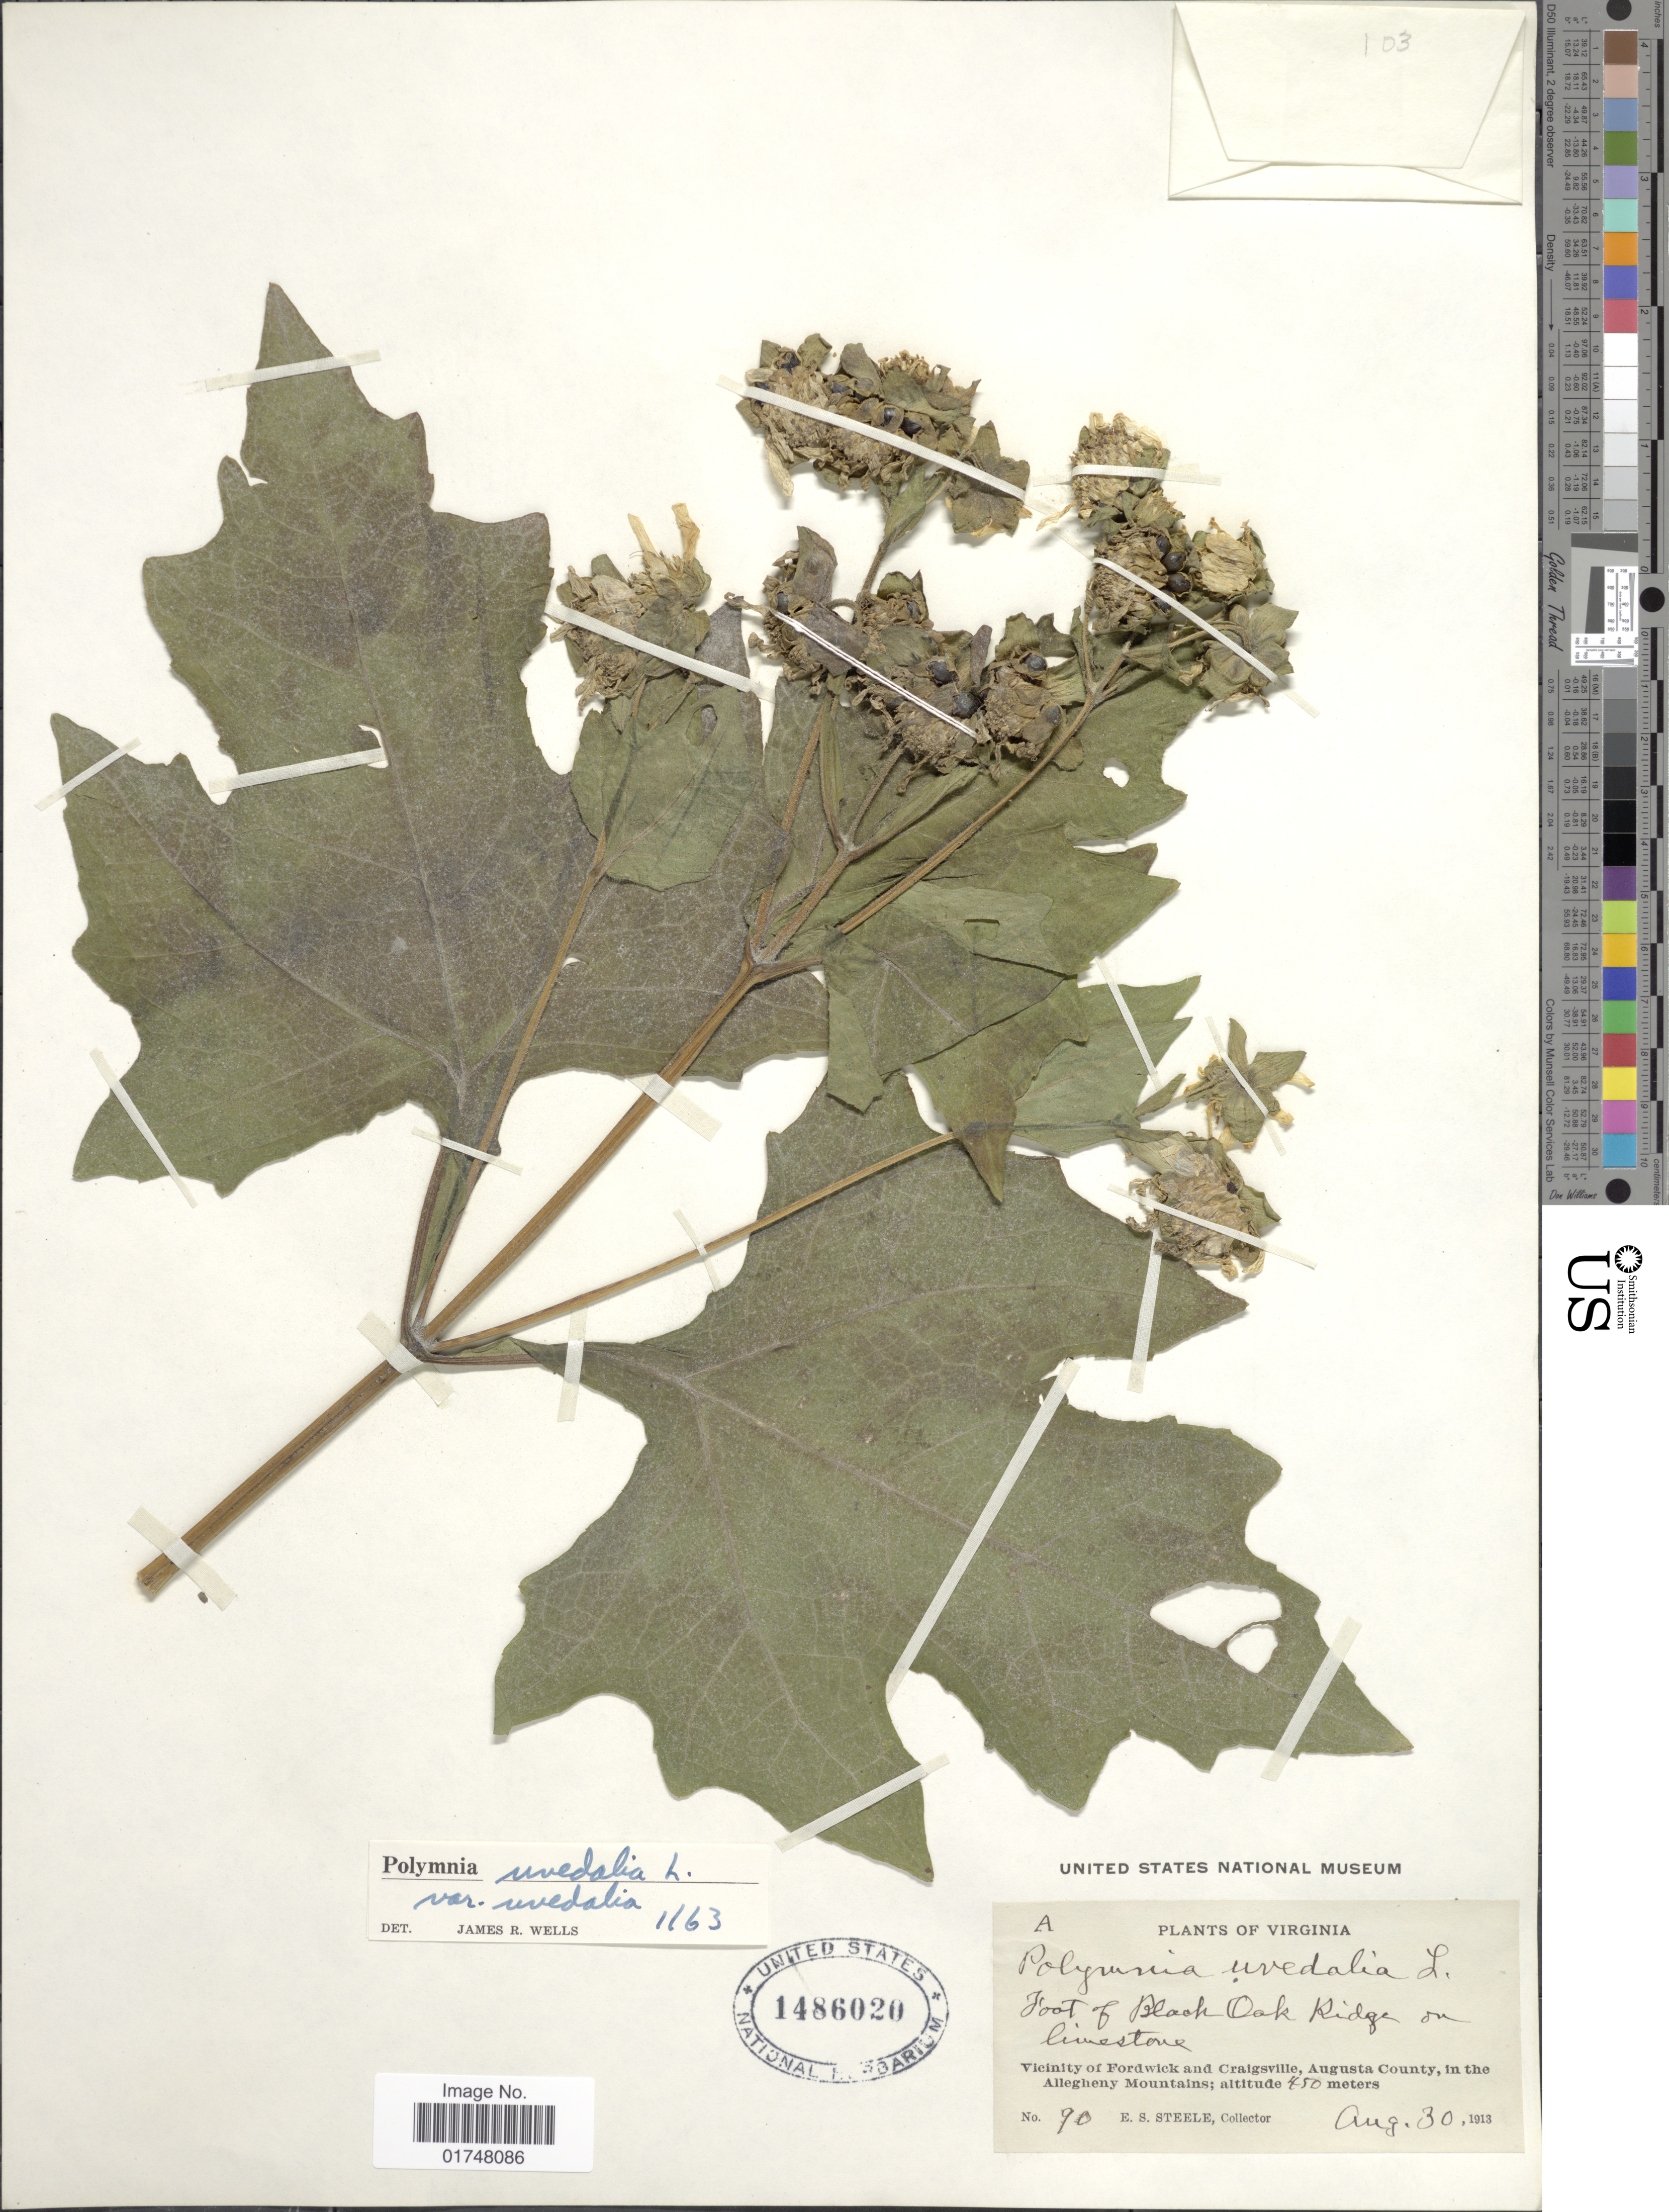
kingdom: Plantae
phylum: Tracheophyta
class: Magnoliopsida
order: Asterales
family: Asteraceae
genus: Smallanthus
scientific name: Smallanthus uvedalia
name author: (L.) Mack. ex Mack.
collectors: E. Steele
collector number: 90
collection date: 1913-08-30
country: United States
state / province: Virginia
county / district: Augusta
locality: Vicinity of Fordwick and Craigsville, Ausgusta County, in the Allegheny Mountains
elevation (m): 450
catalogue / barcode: US 1486020